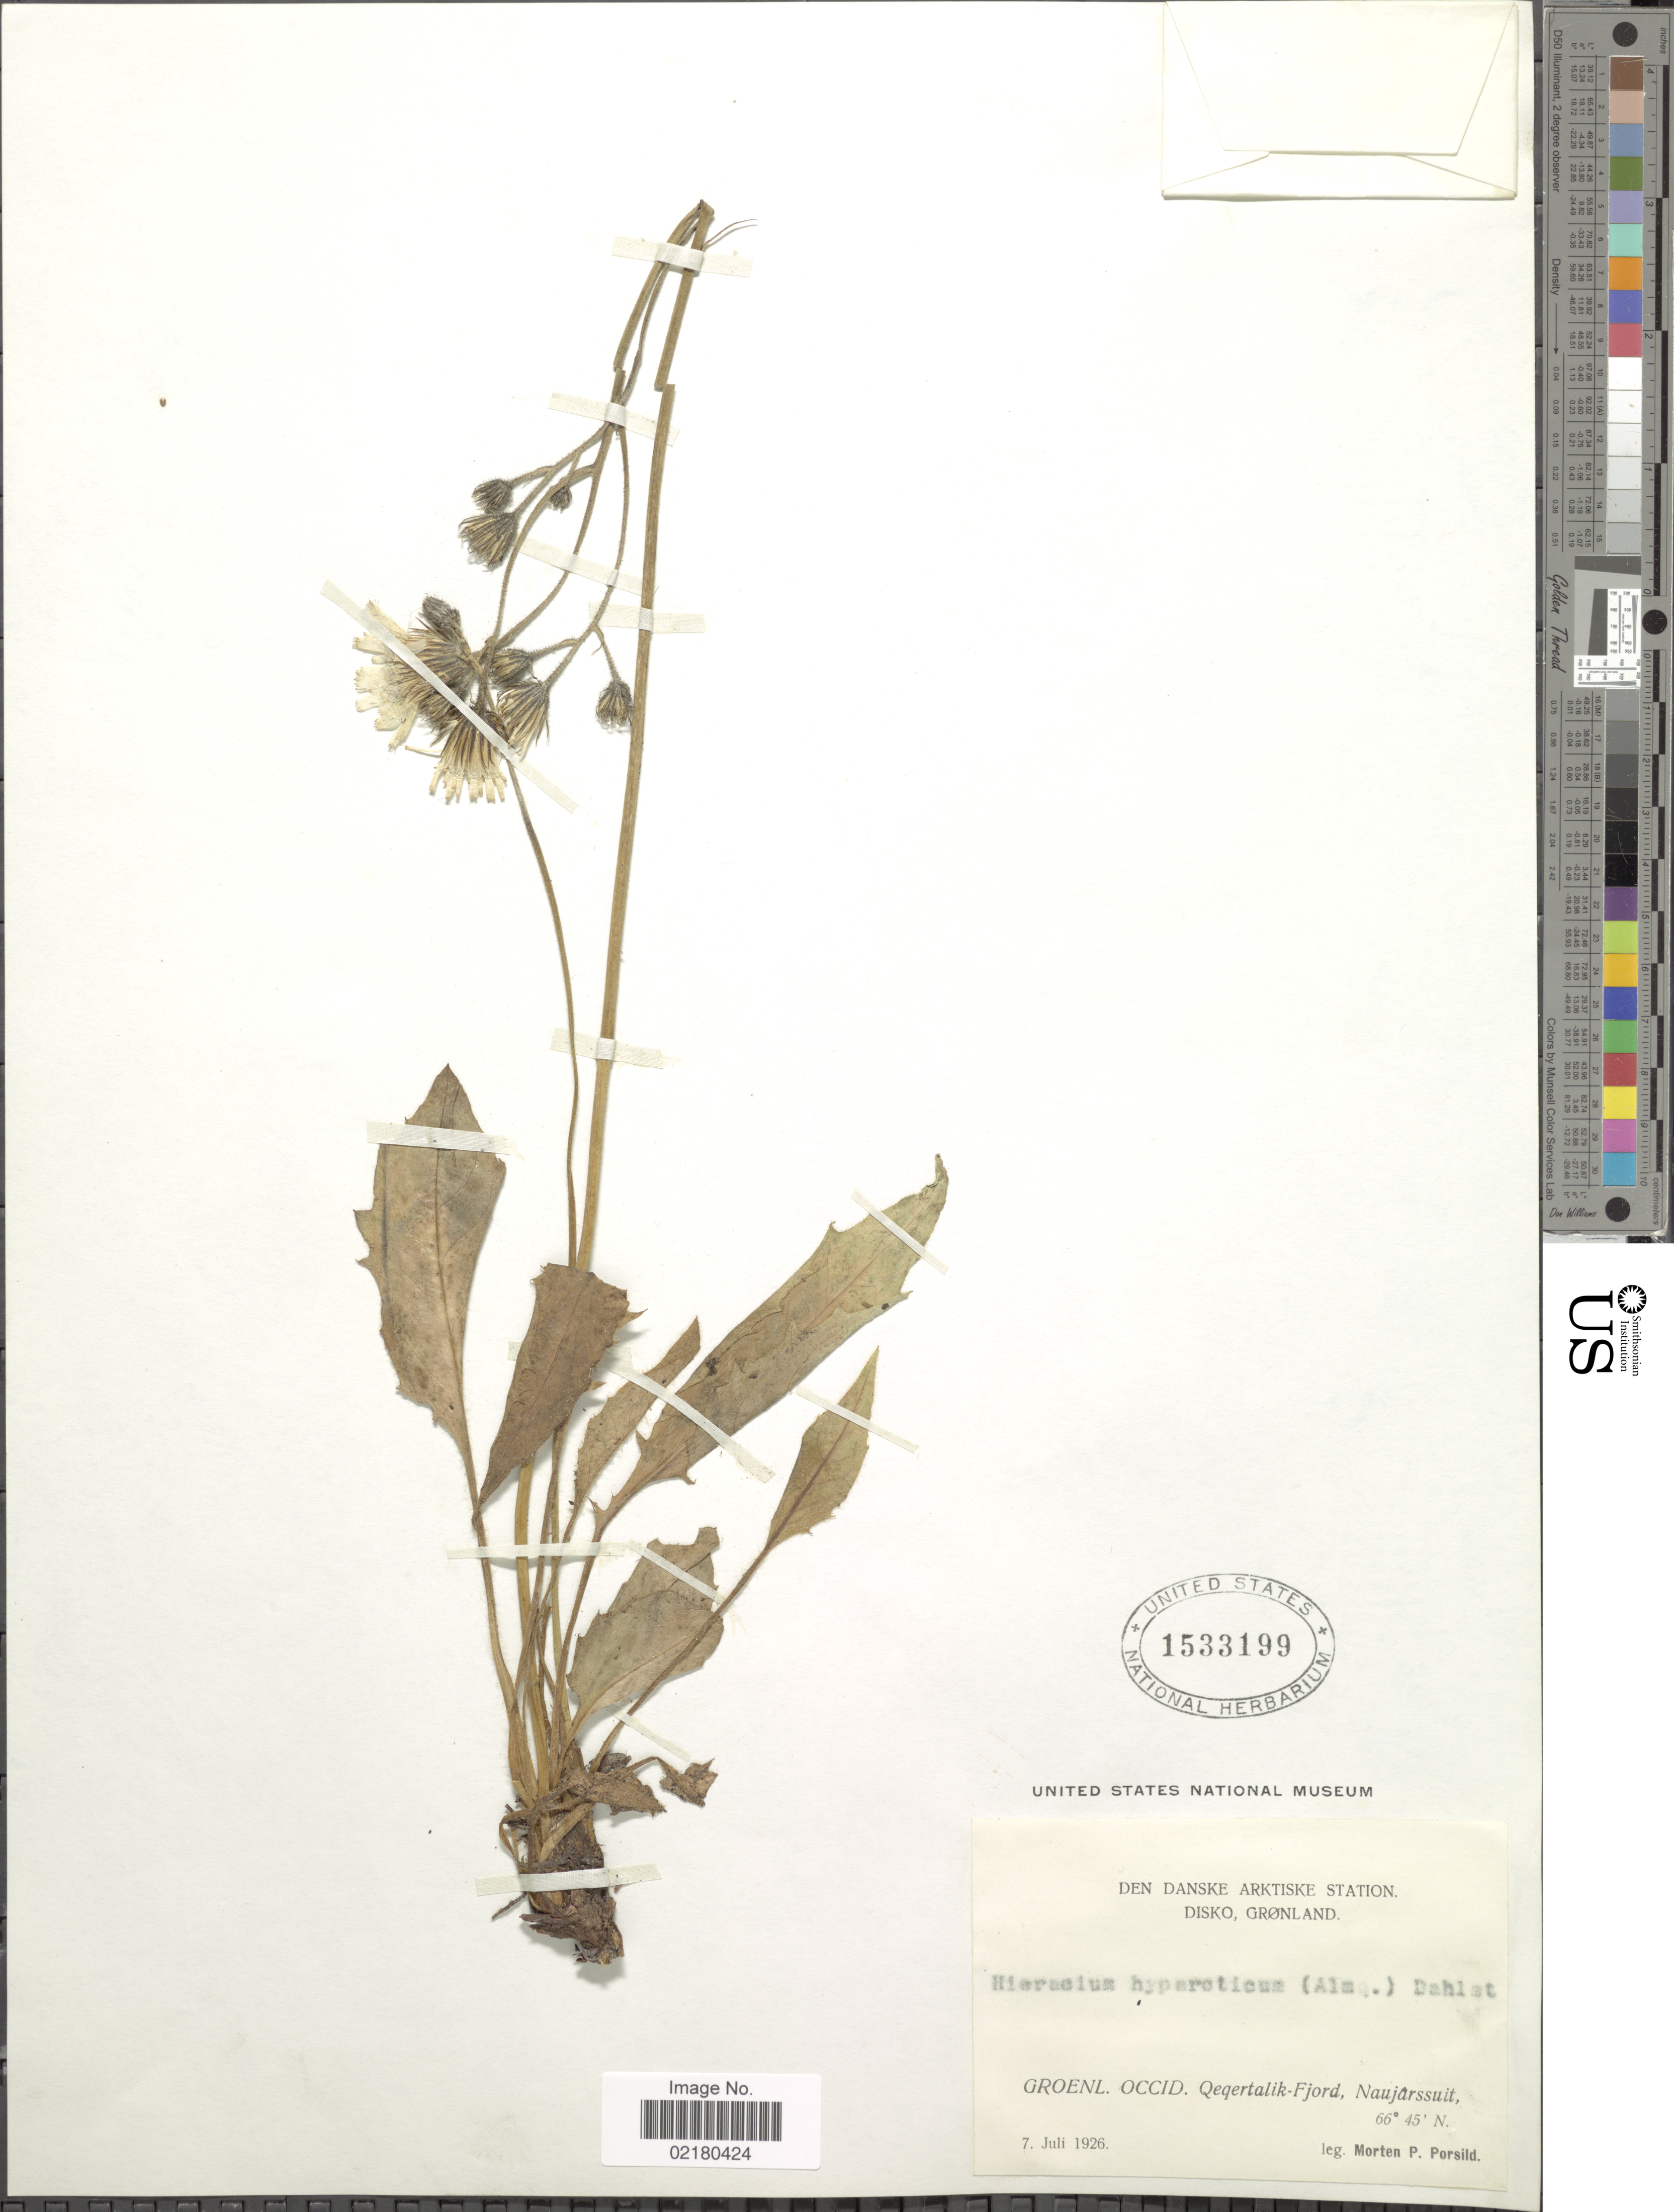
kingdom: Plantae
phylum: Tracheophyta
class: Magnoliopsida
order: Asterales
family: Asteraceae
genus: Hieracium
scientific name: Hieracium hyparcticum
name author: (Almquist) Elfstr.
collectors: M. P. Porsild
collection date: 1926-07-07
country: Greenland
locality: Qeqertalik-Fjord, Naujarssuit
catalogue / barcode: US 1533199